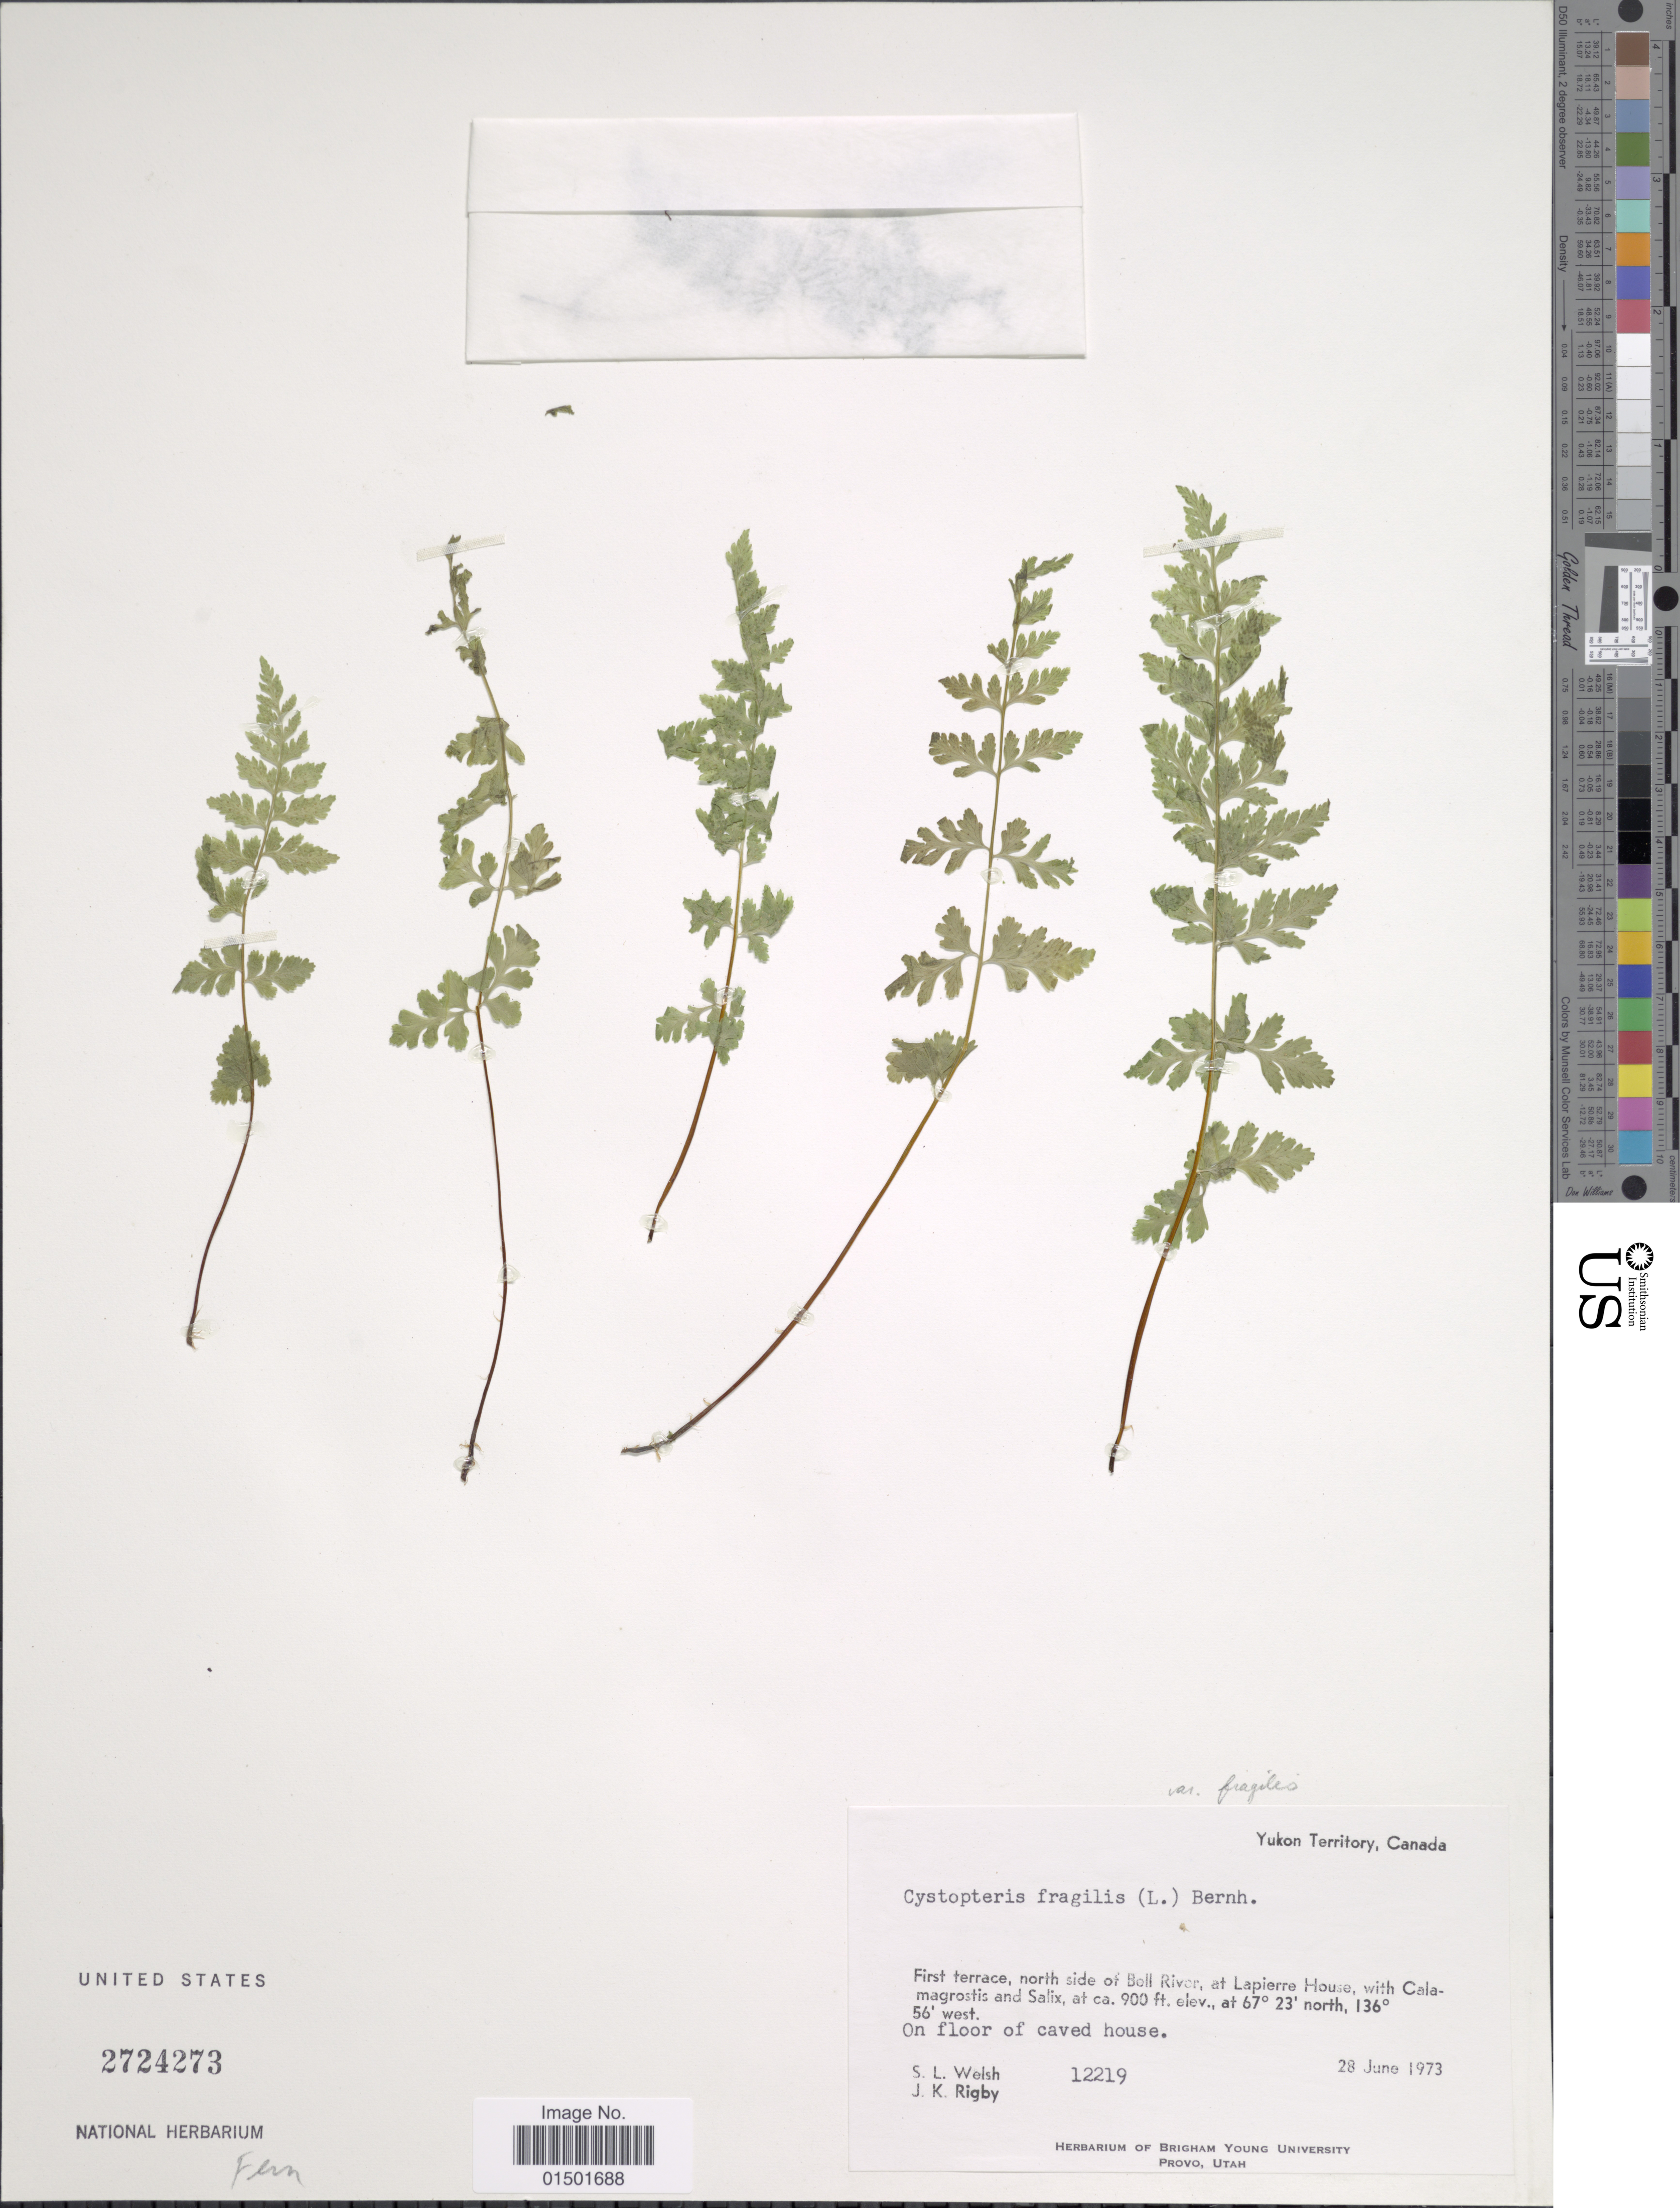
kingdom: Plantae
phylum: Tracheophyta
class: Polypodiopsida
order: Polypodiales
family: Cystopteridaceae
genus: Cystopteris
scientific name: Cystopteris fragilis var. fragilis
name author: (L.) Bernh.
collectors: S. Welsh & J. Rigby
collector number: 12219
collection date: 1973-06-28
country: Canada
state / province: Yukon Territory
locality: First rerrace, north side of Bell River, at Lapierre House, with Calamagrostis and Salix. On floor of caved house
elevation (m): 274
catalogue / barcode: US 2724273